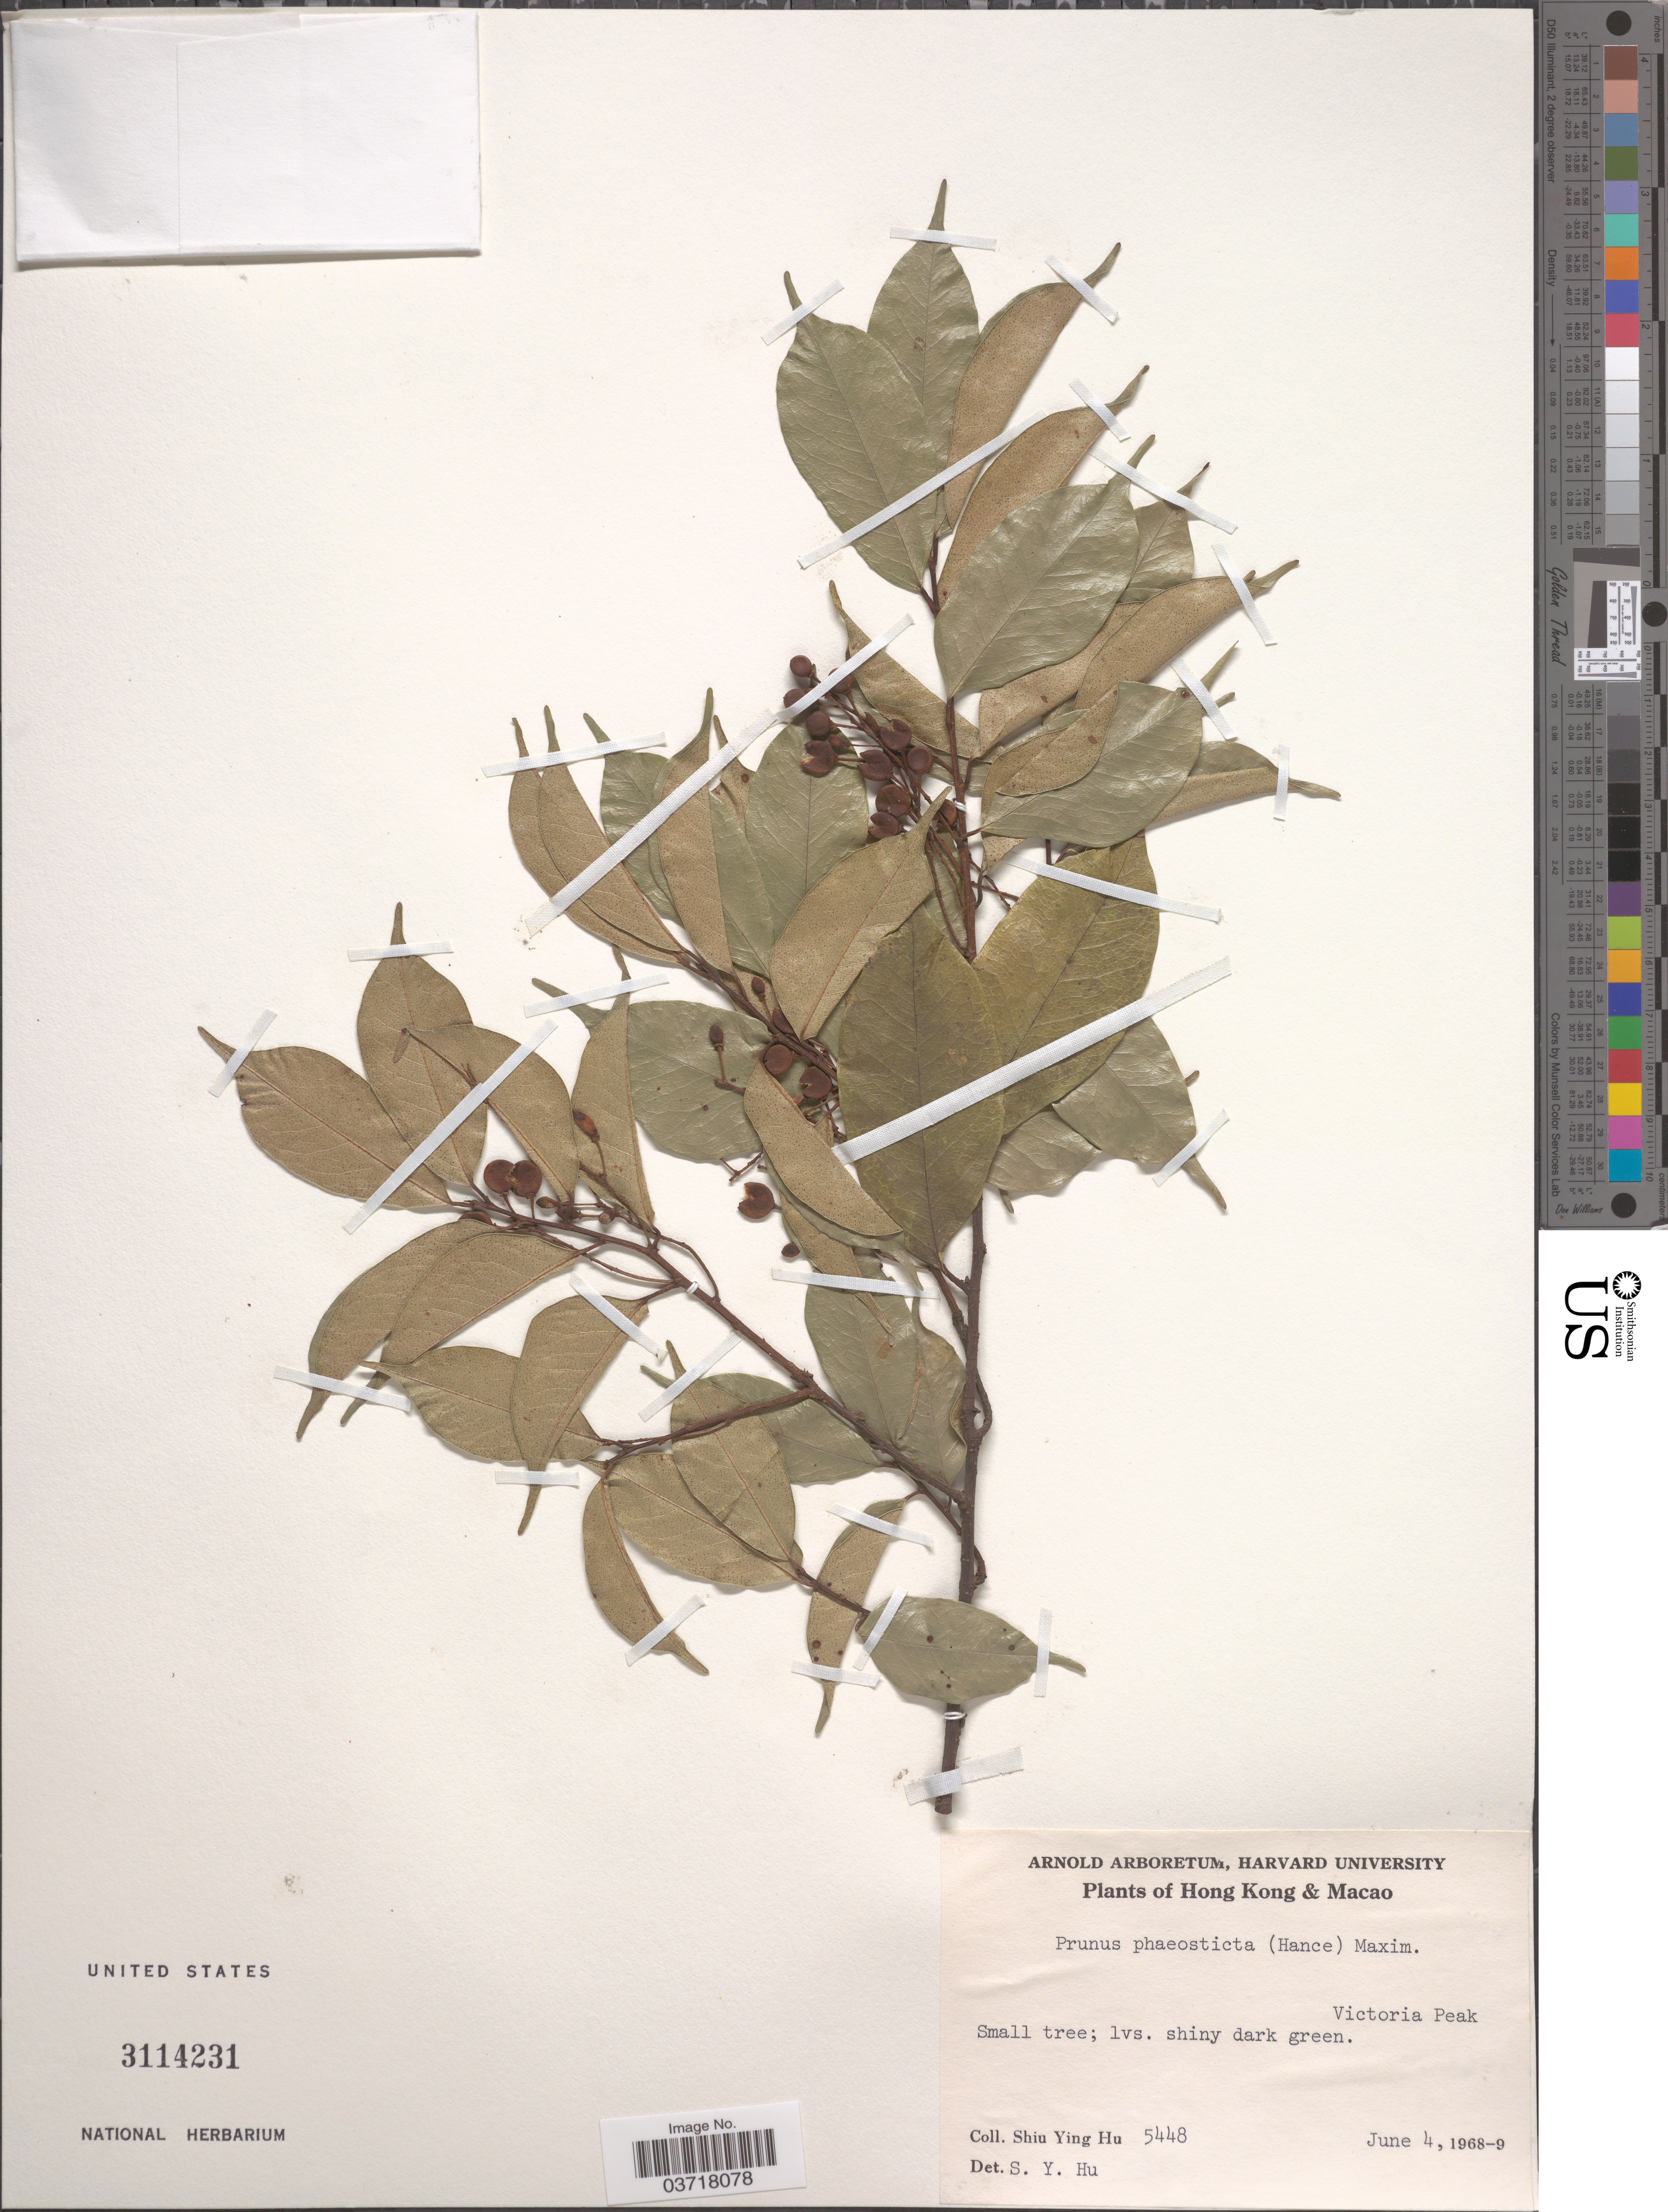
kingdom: Plantae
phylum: Tracheophyta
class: Magnoliopsida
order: Rosales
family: Rosaceae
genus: Prunus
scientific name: Prunus phaeosticta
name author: (Hance) Maxim.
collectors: S. Y. Hu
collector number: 5448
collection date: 1968-06-04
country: China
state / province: Hong Kong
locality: Hong Kong & Macao. Victoria Peak.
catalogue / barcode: US 3114231